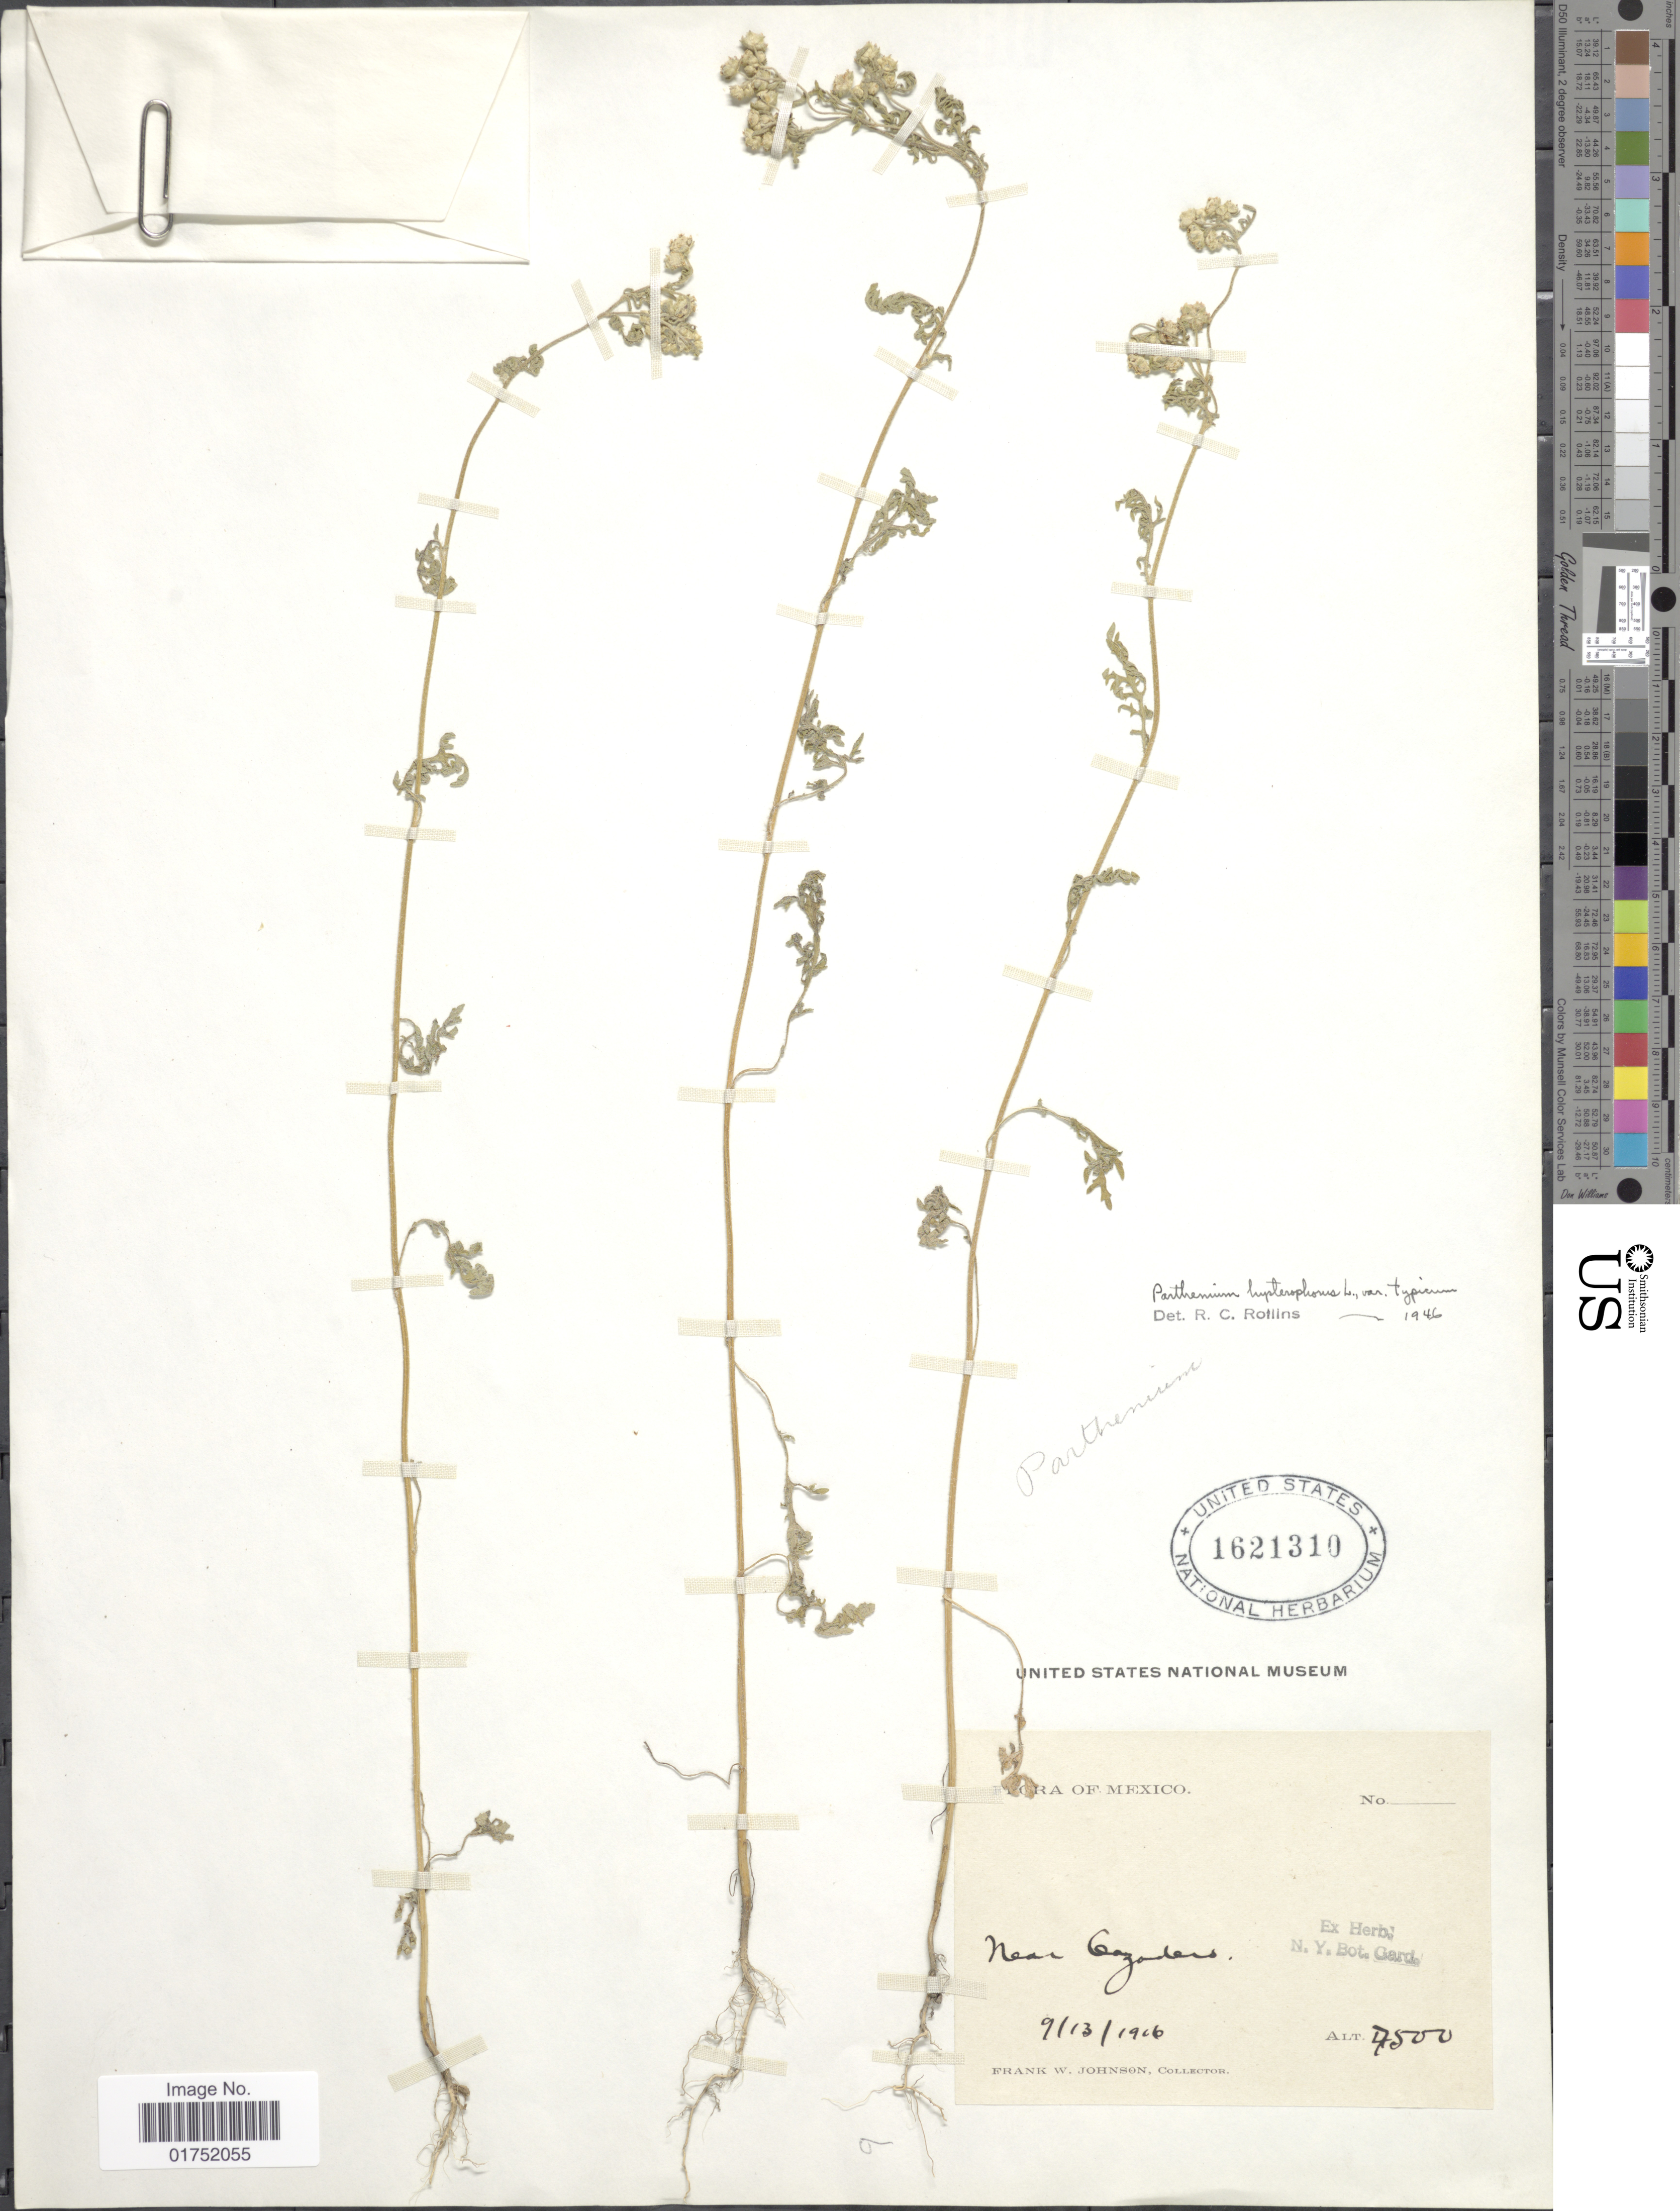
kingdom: Plantae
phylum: Tracheophyta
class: Magnoliopsida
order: Asterales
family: Asteraceae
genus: Parthenium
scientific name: Parthenium bipinnatifidum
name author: (Ortega) Rollins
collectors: F. W. Johnson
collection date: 1916-09-13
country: Mexico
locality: Near Cazadero [interpreted]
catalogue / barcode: US 1621310